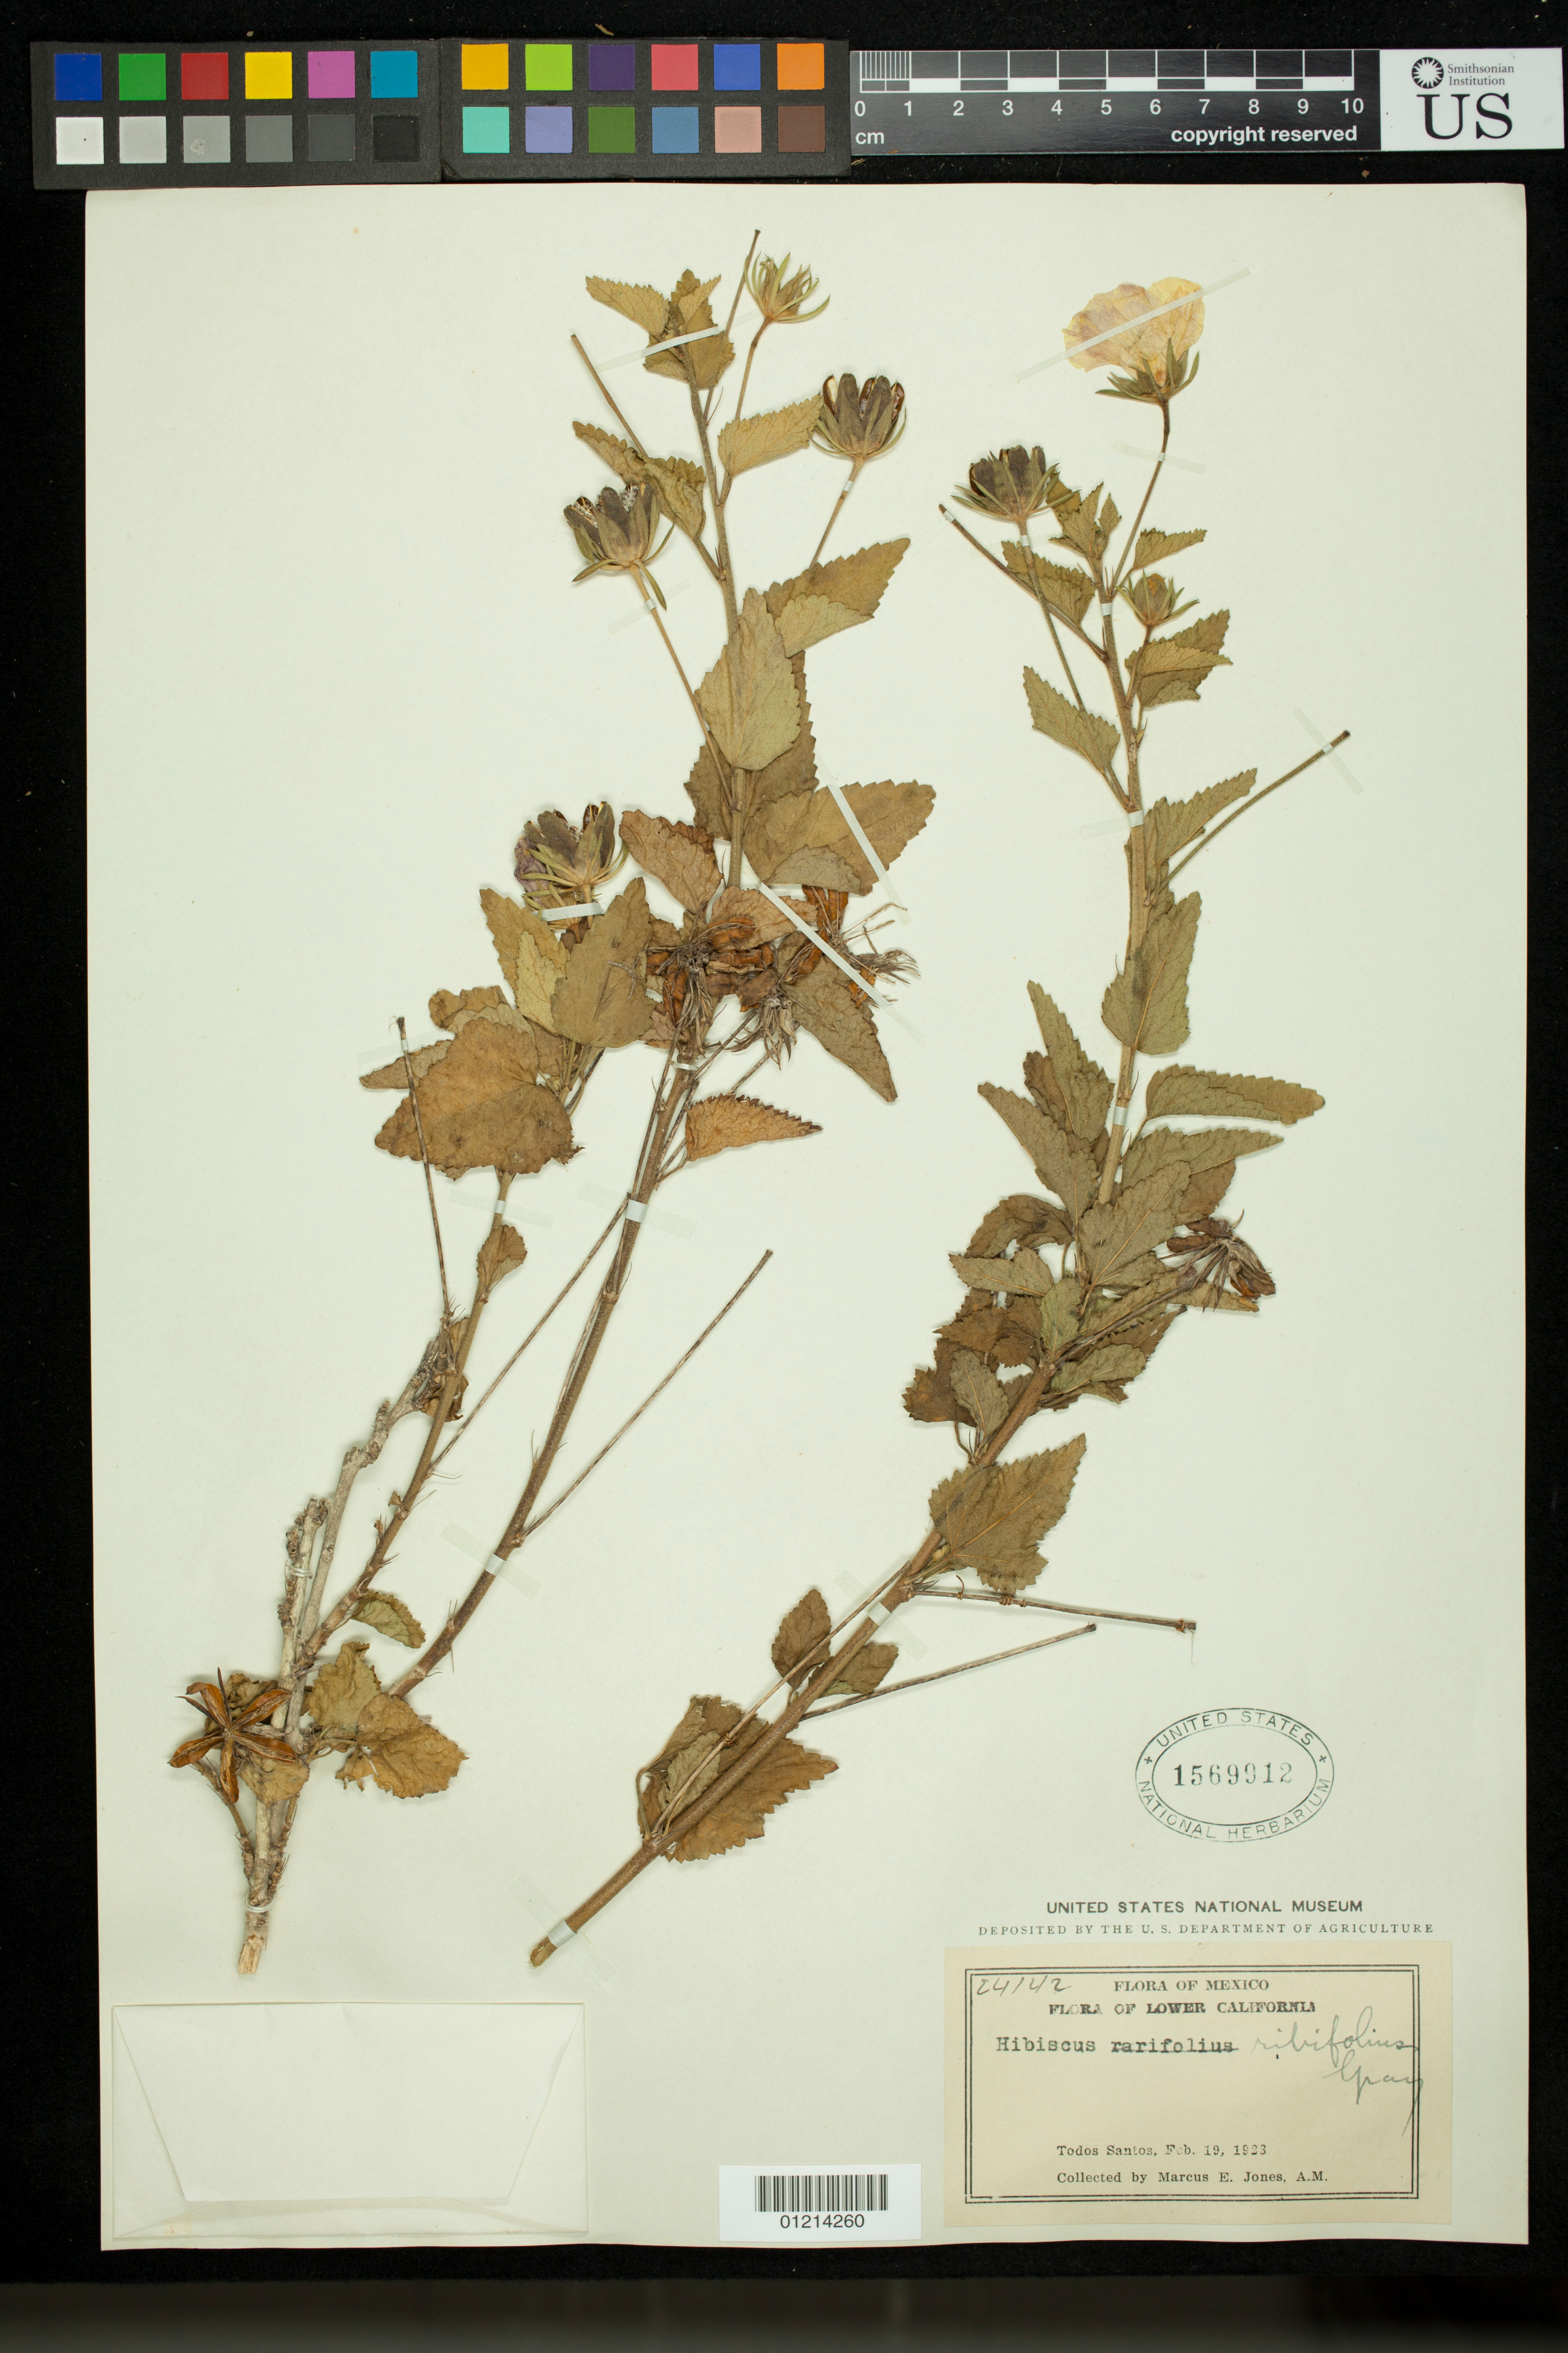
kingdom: Plantae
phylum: Tracheophyta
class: Magnoliopsida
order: Malvales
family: Malvaceae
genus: Hibiscus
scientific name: Hibiscus ribifolius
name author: A. Gray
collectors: M. E. Jones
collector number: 24142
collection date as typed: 2/19/1923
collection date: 1923-02-19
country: Mexico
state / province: Baja California Sur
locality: Todos Santos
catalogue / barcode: US 1569912